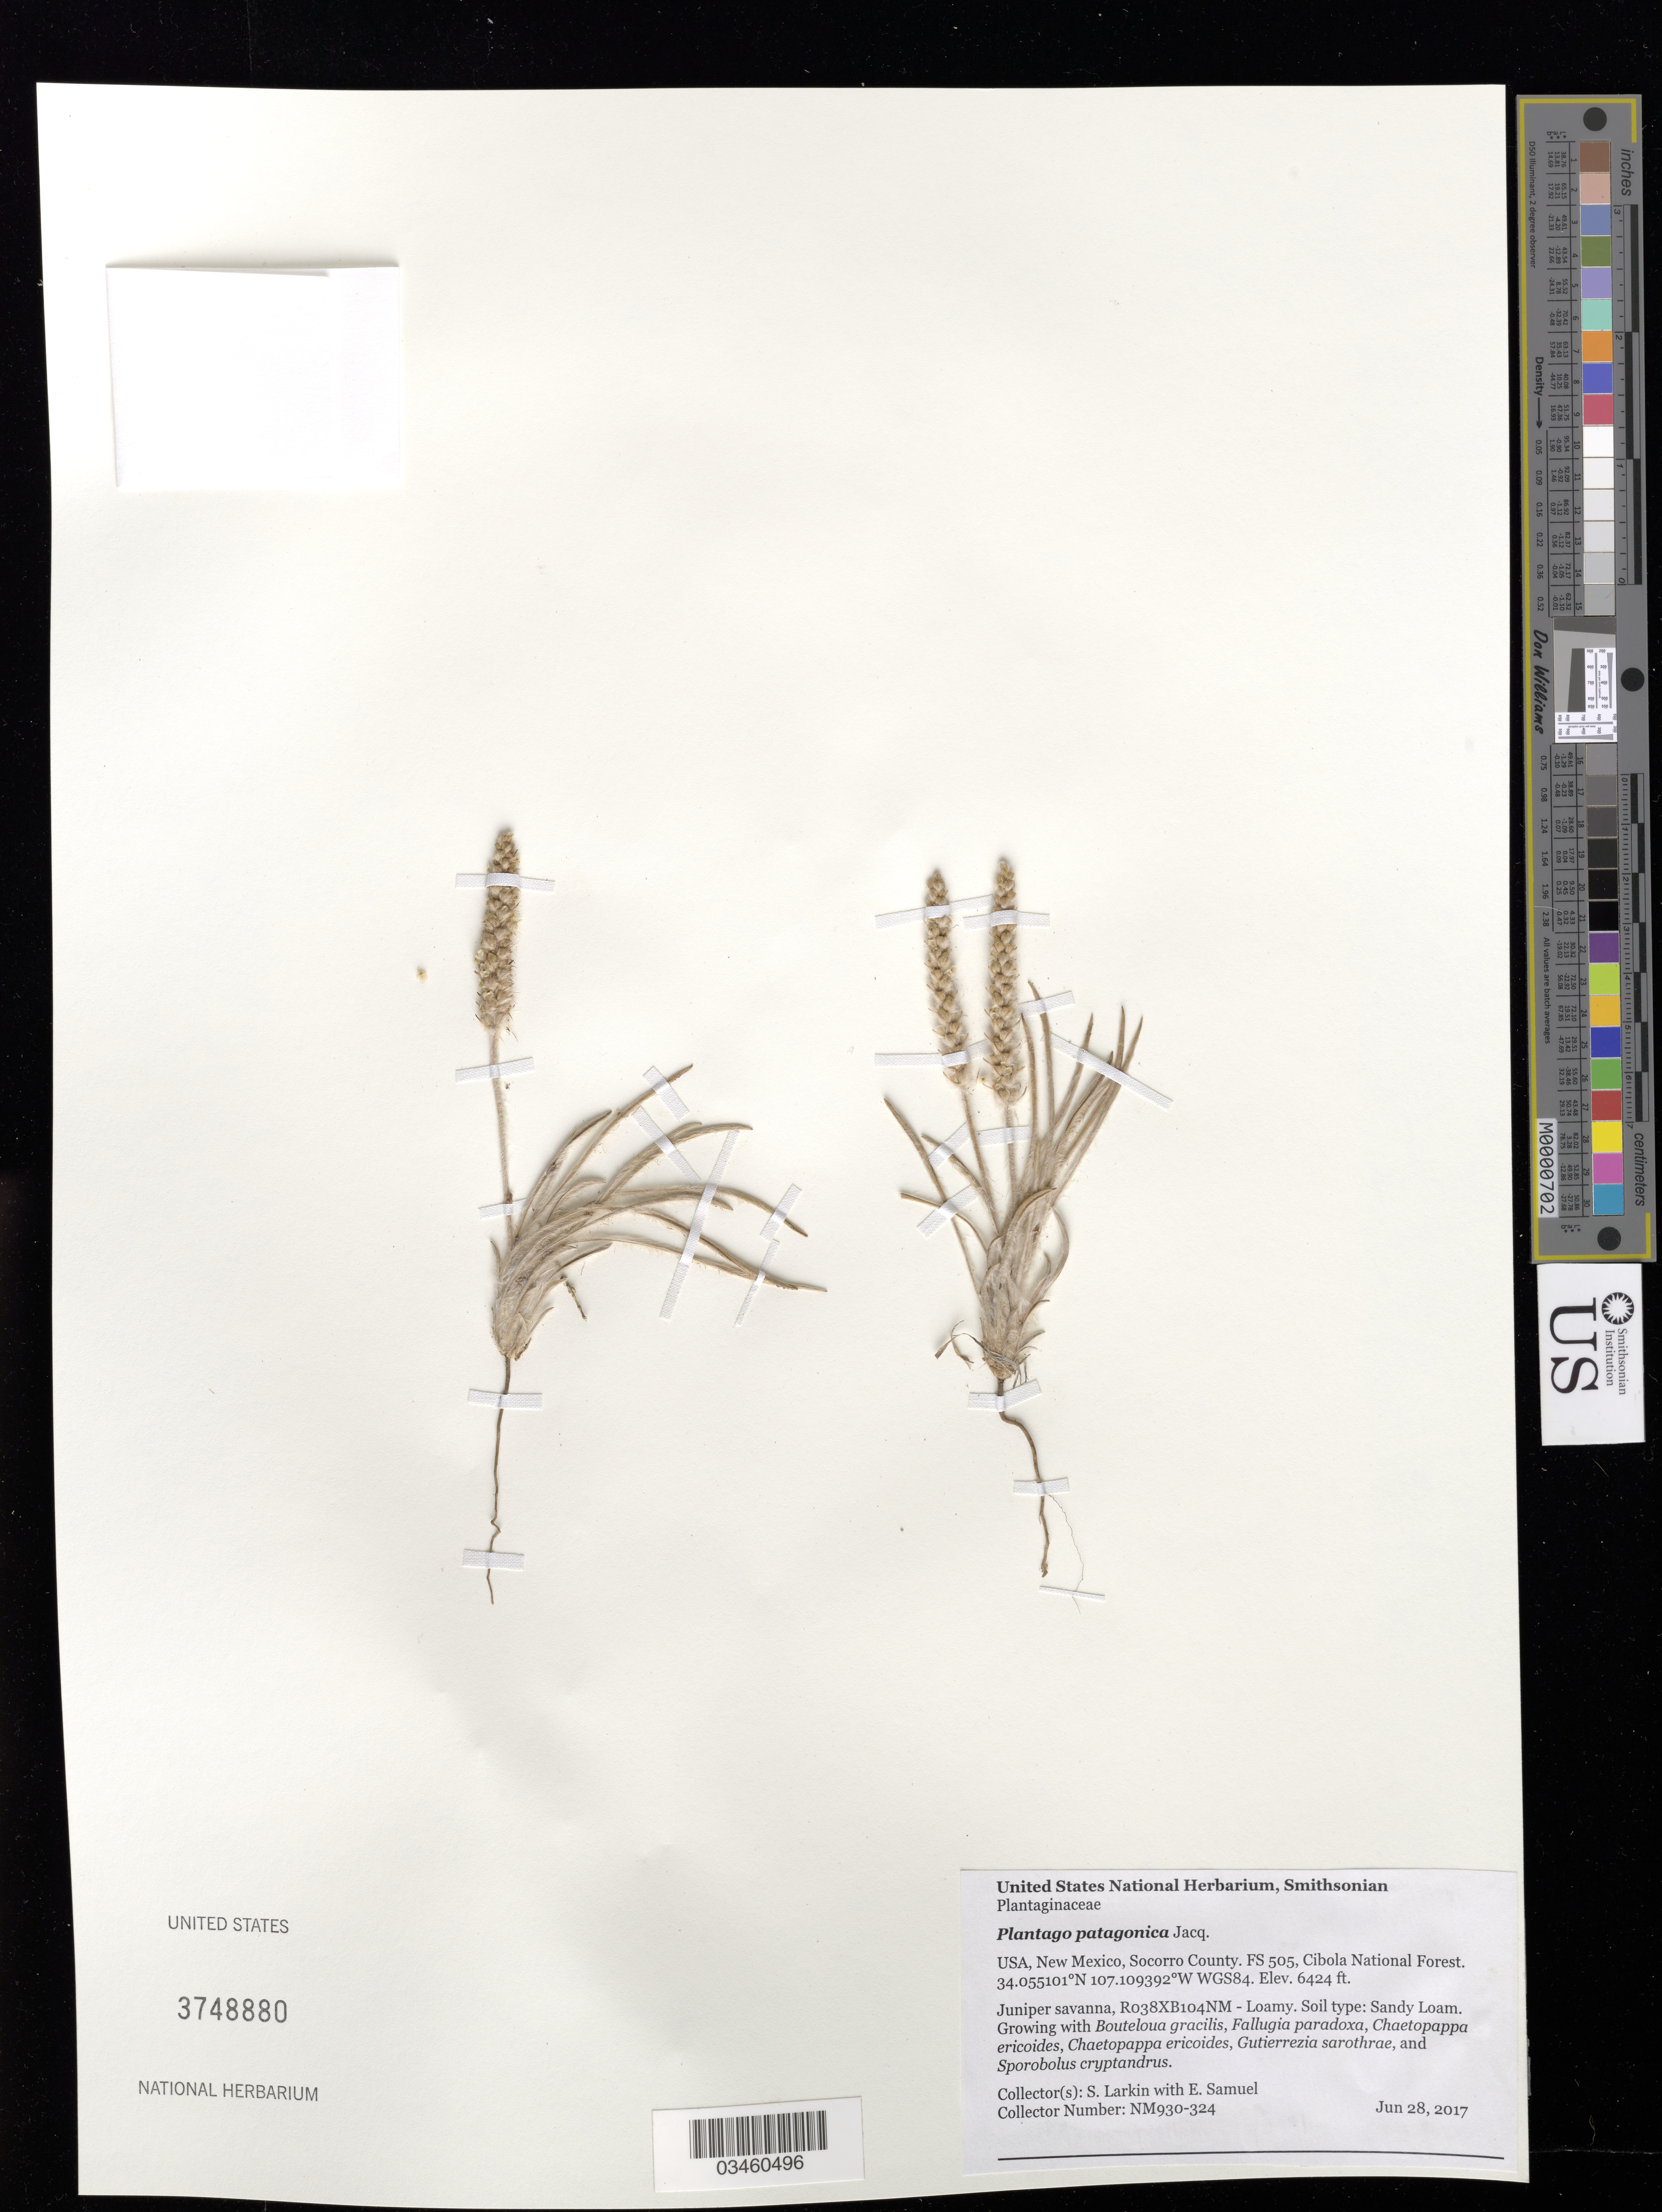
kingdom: Plantae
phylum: Tracheophyta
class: Magnoliopsida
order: Lamiales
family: Plantaginaceae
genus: Plantago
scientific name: Plantago patagonica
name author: Jacq.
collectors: S. Larkin & E. Samuel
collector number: NM930-324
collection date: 2017-06-28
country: United States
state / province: New Mexico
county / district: Socorro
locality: Cibola National Forest, FS-505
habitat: R038XB104NM - Loamy. Sandy Loam. Juniper savanna.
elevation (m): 1958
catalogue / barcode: US 3748880